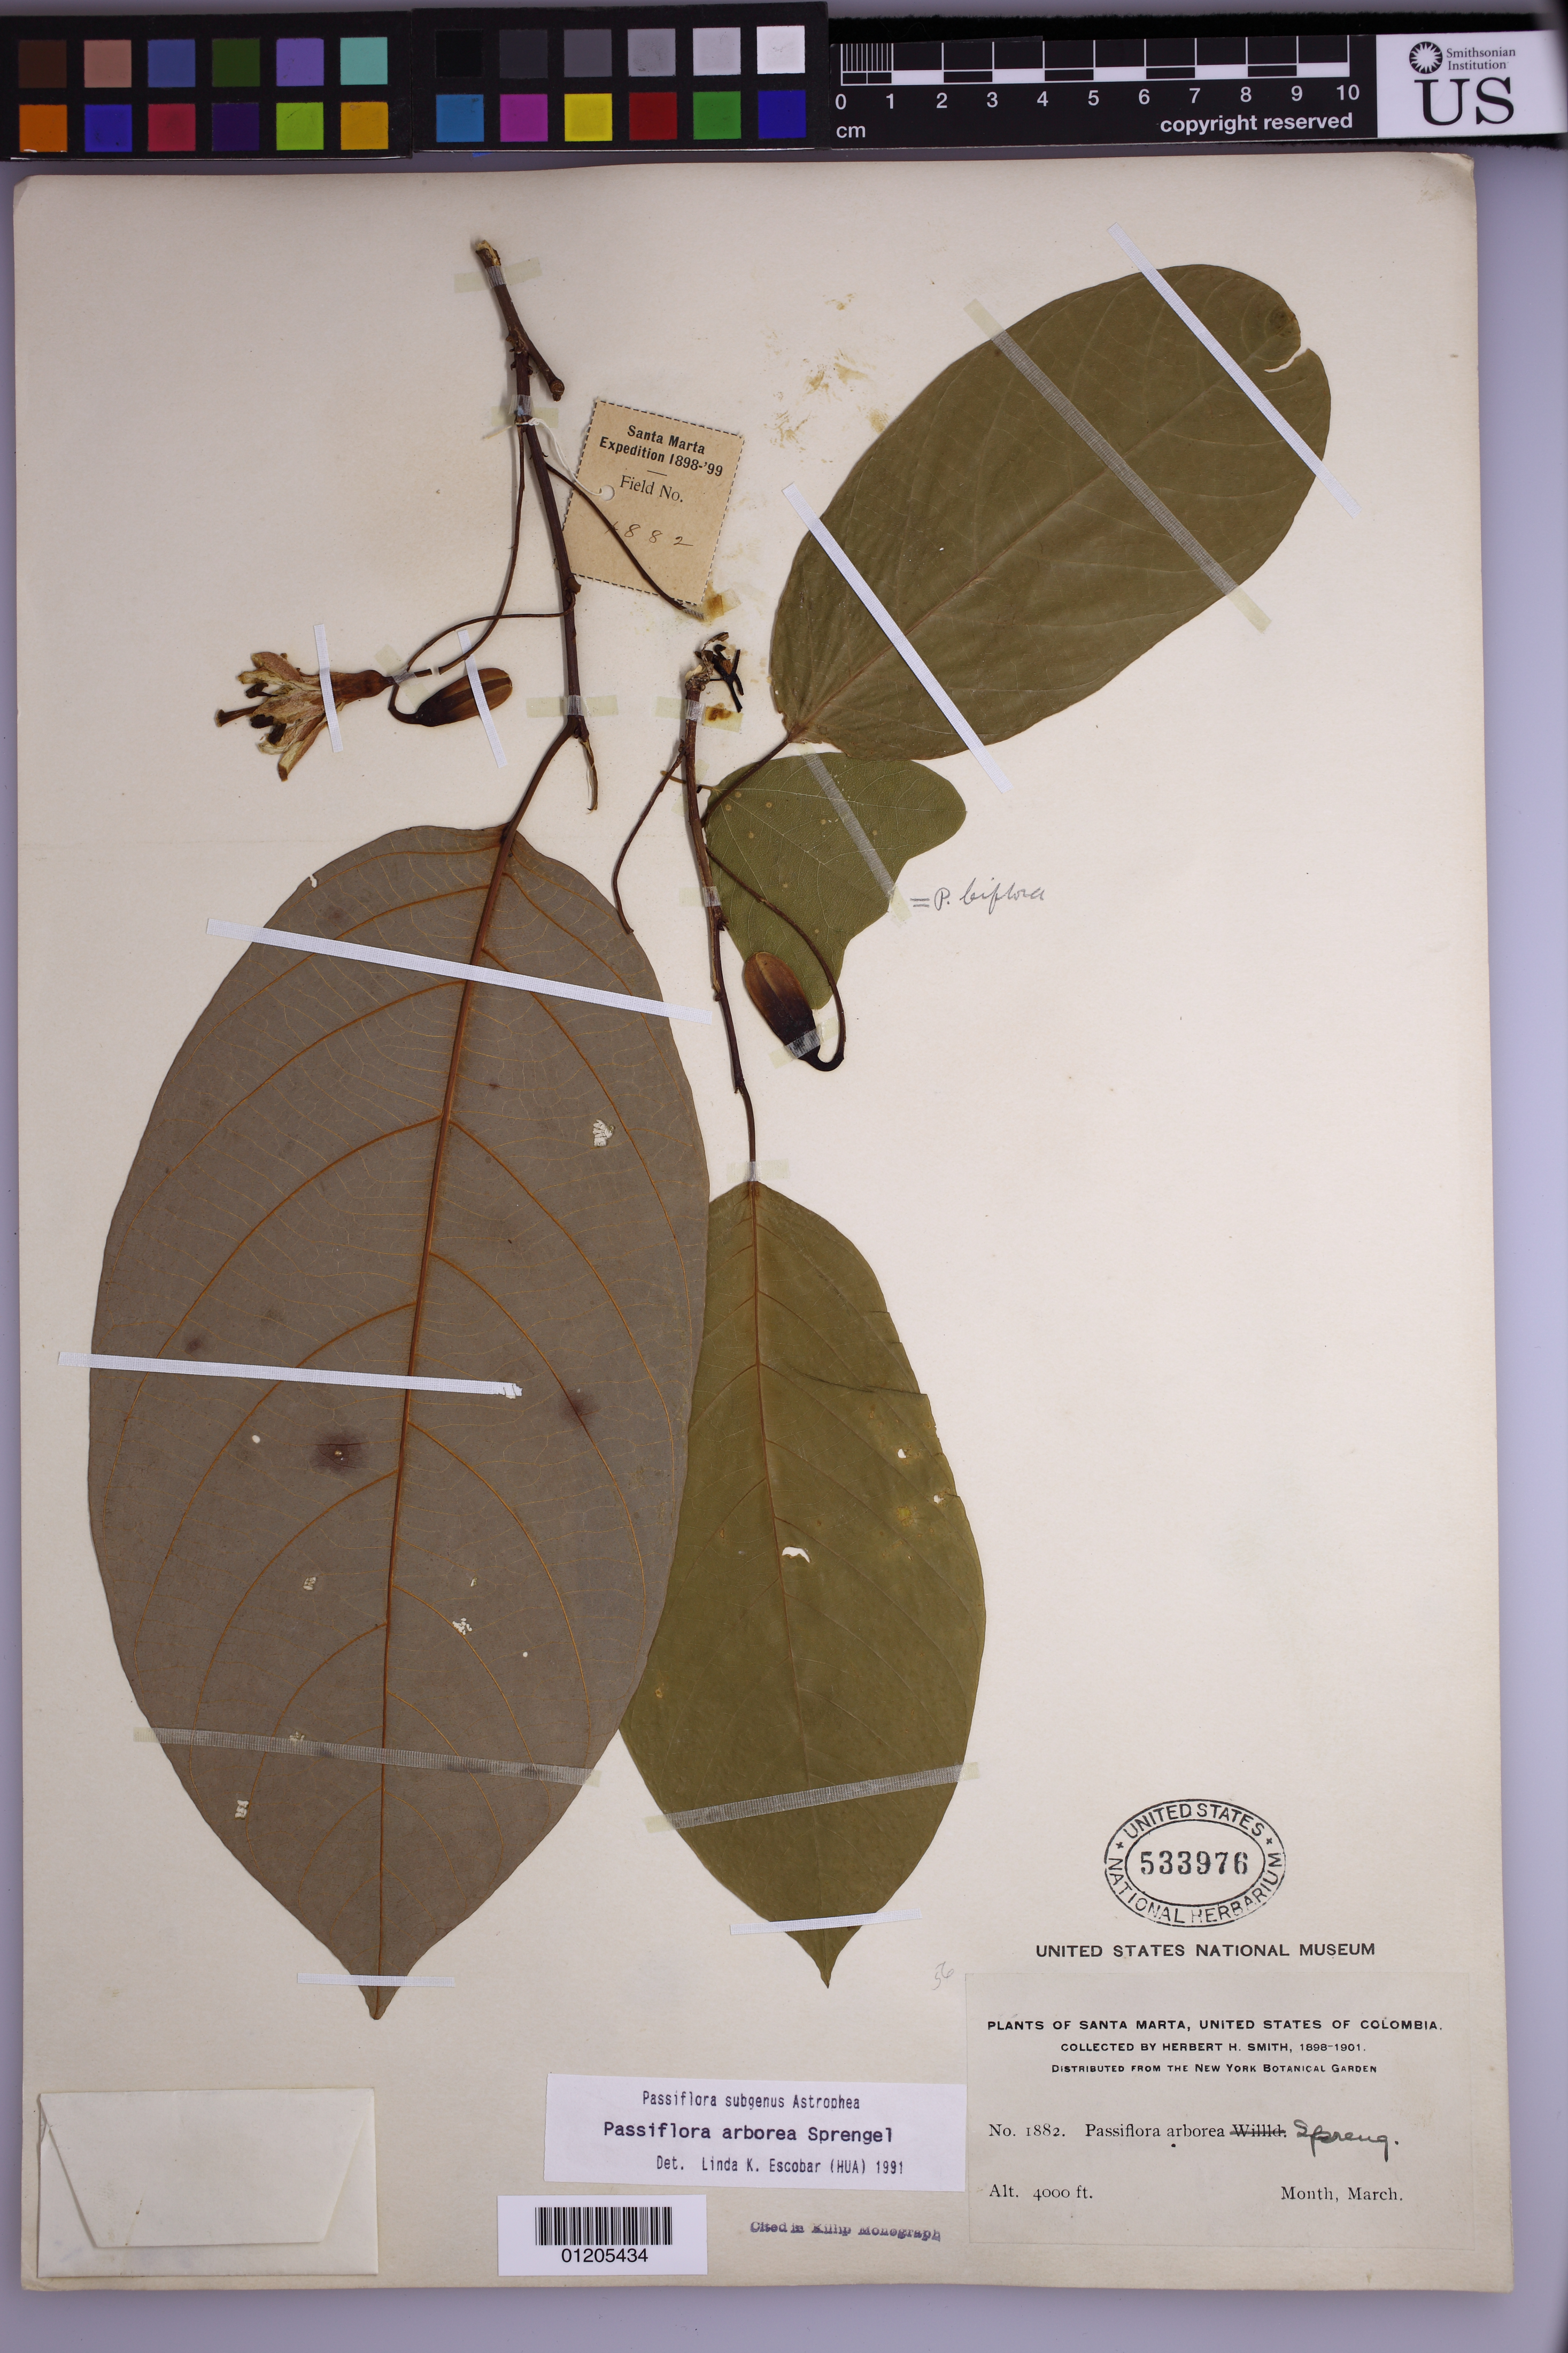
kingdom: Plantae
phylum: Tracheophyta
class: Magnoliopsida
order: Malpighiales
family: Passifloraceae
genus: Passiflora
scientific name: Passiflora arborea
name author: Spreng.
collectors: Herbert H. Smith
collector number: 1882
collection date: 1898-03-01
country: Colombia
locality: Santa Marta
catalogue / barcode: US 533976